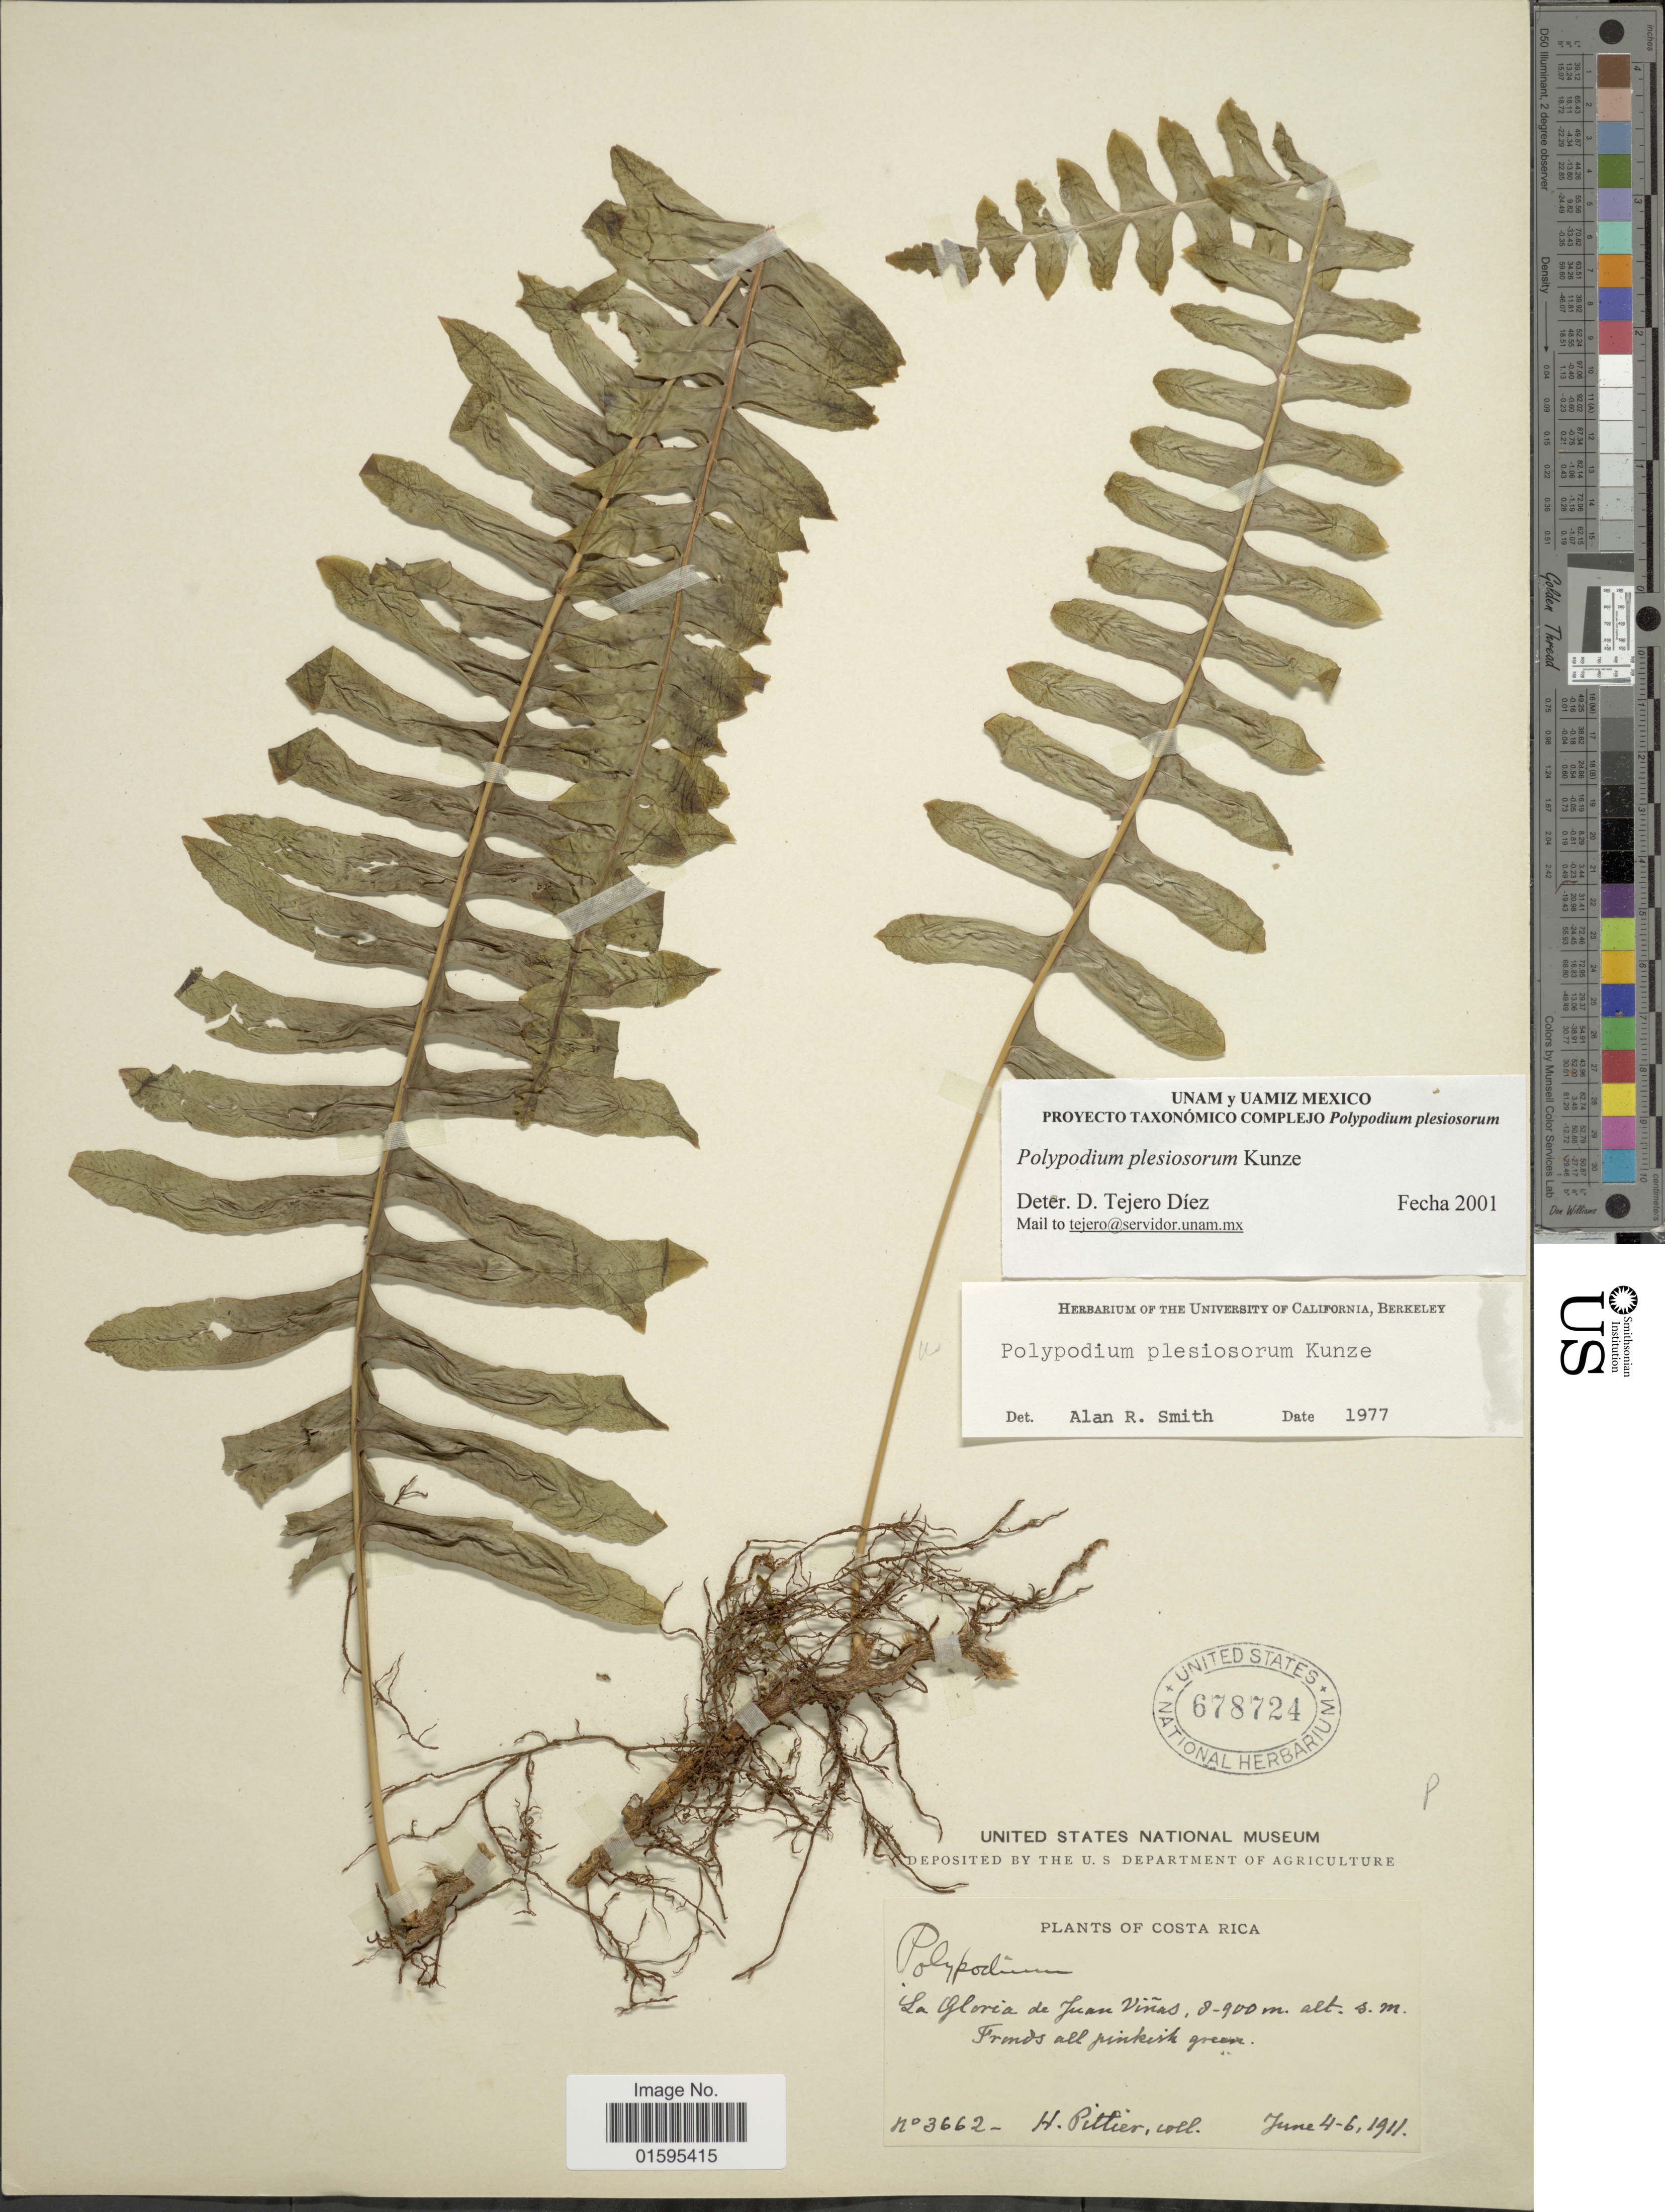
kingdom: Plantae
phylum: Tracheophyta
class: Polypodiopsida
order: Polypodiales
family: Polypodiaceae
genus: Polypodium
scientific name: Polypodium plesiosorum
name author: Kunze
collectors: H. F. Pittier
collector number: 3662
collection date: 1911-06-04/1911-06-06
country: Costa Rica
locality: La Gloria de Juan Viñas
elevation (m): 800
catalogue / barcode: US 678724